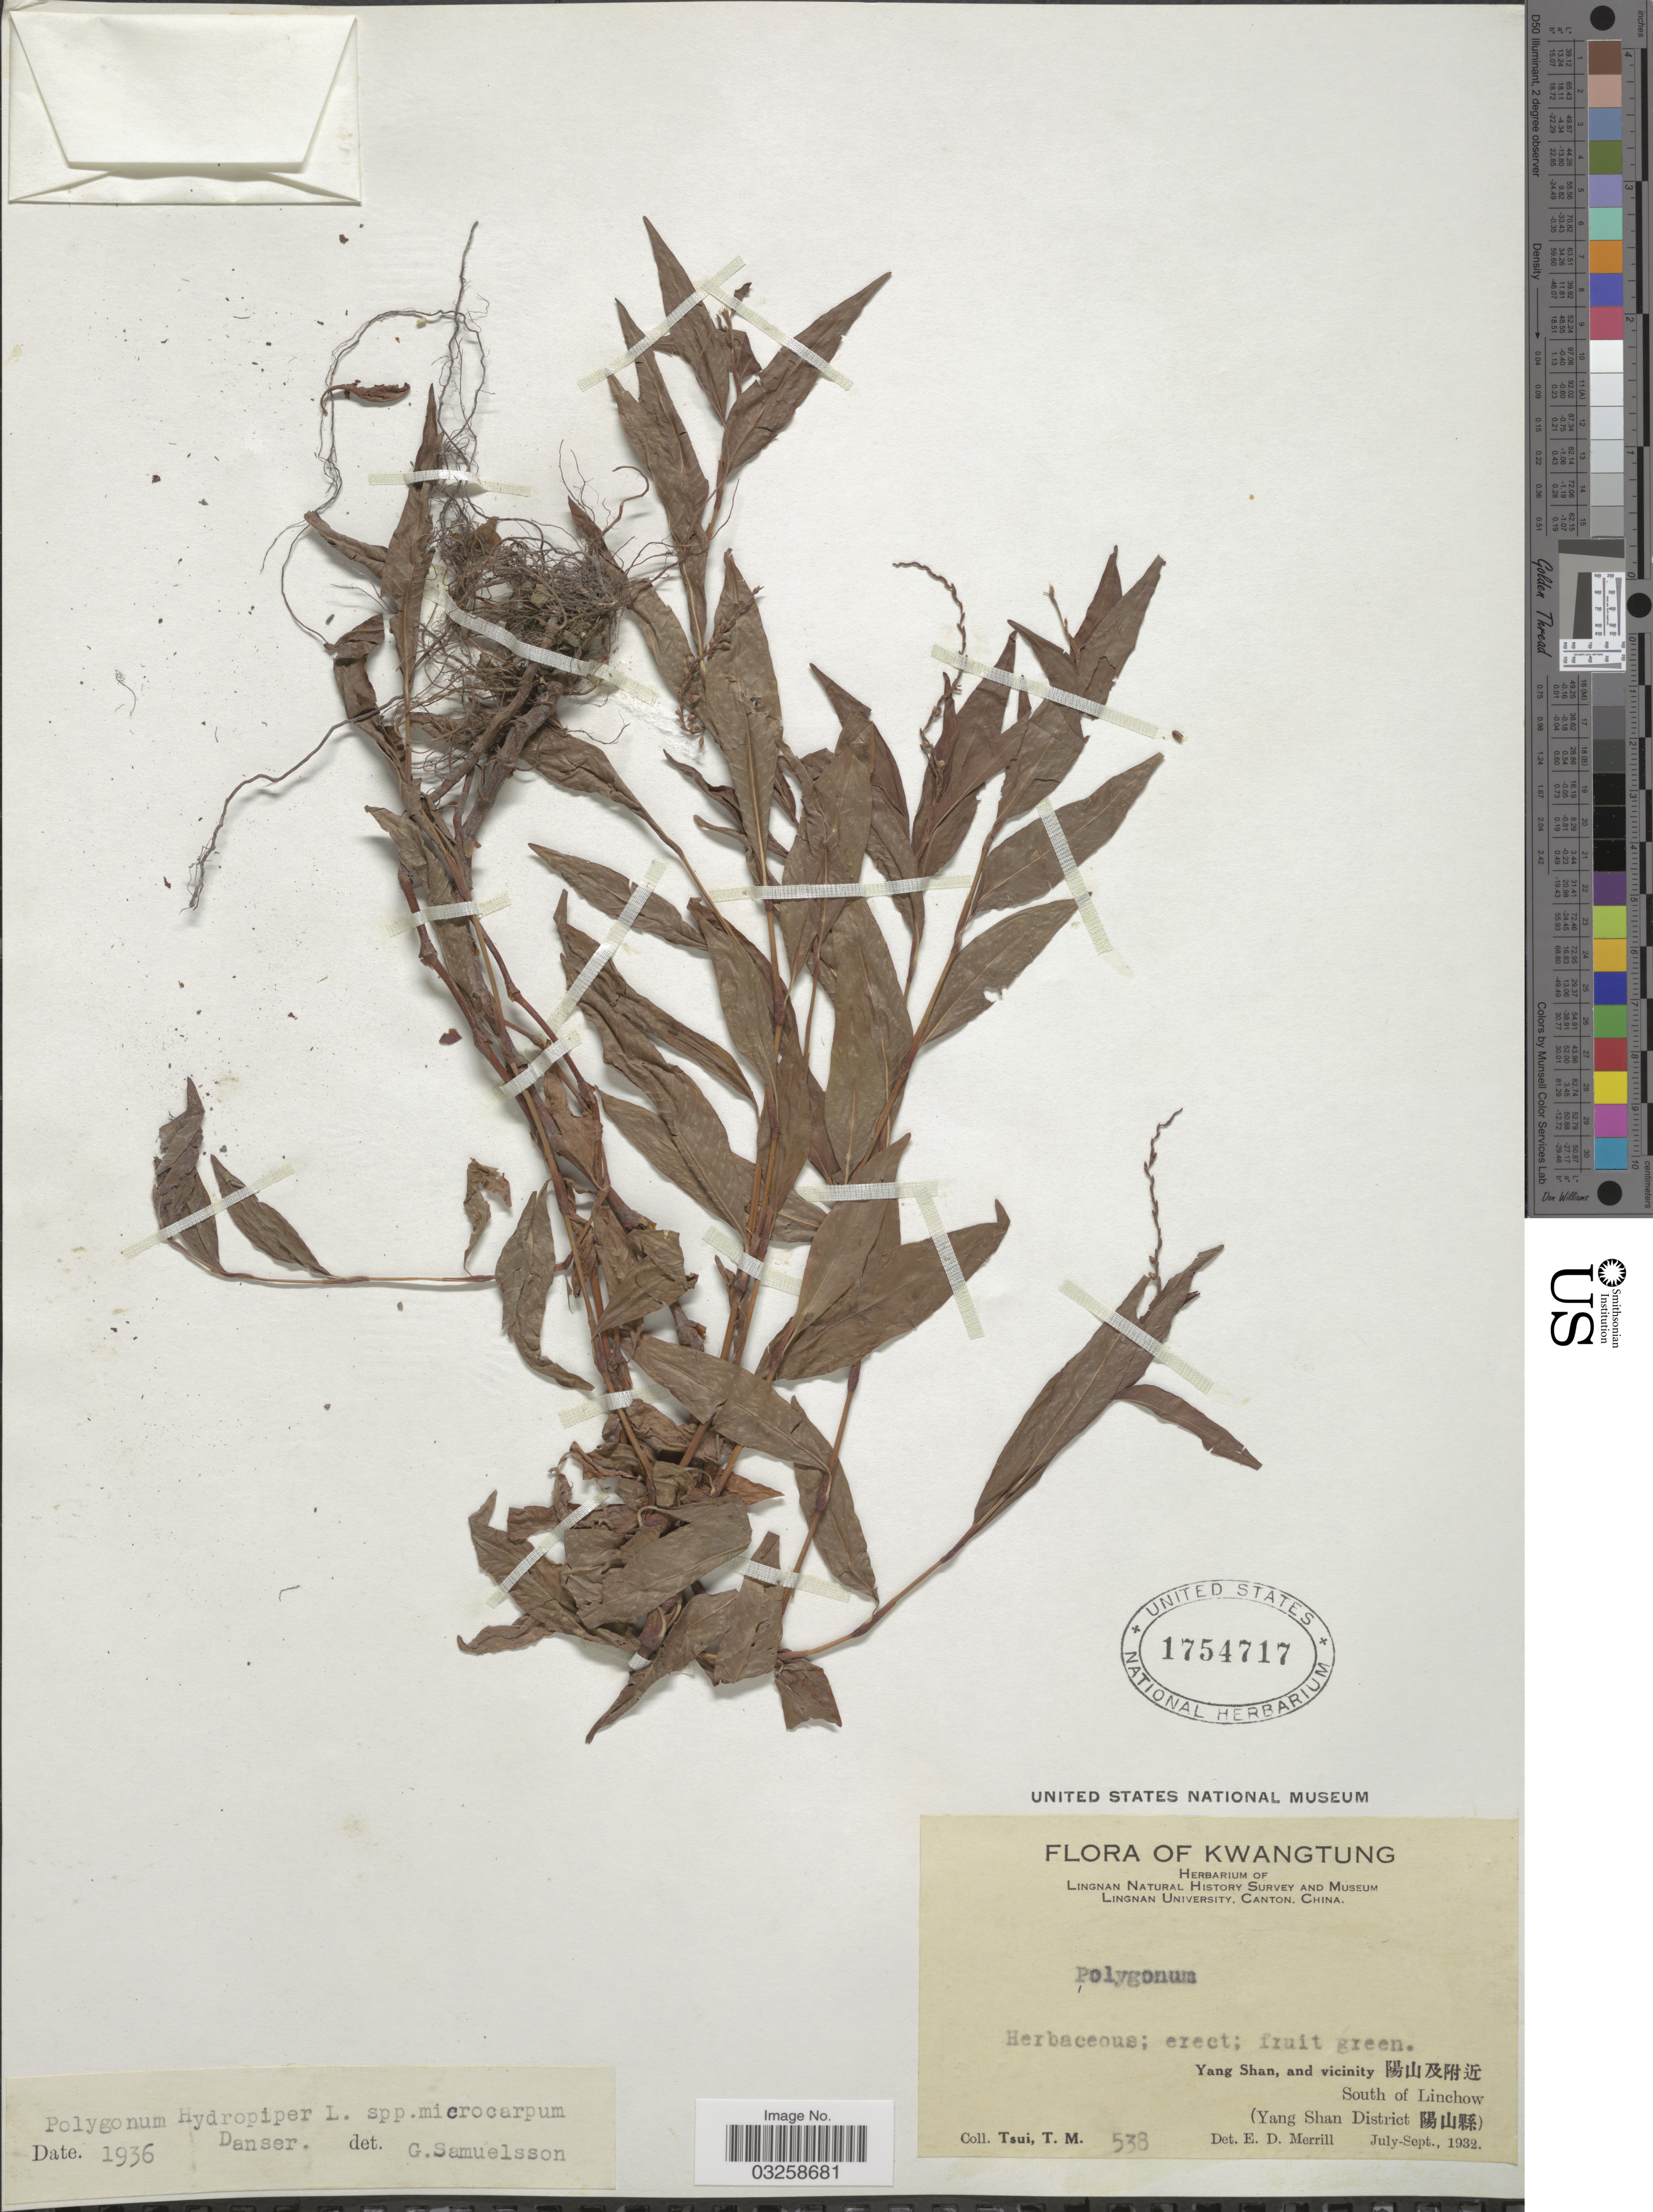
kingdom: Plantae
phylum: Tracheophyta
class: Magnoliopsida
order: Caryophyllales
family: Polygonaceae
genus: Polygonum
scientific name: Polygonum hydropiper subsp. microcarpum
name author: Danser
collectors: T. Tsui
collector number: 538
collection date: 1932-07/1932-09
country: China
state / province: Guangdong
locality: Kwangtung. Yang Shan, and vicinity. X. South of Linchow. (Yang Shan District X).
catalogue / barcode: US 1754717